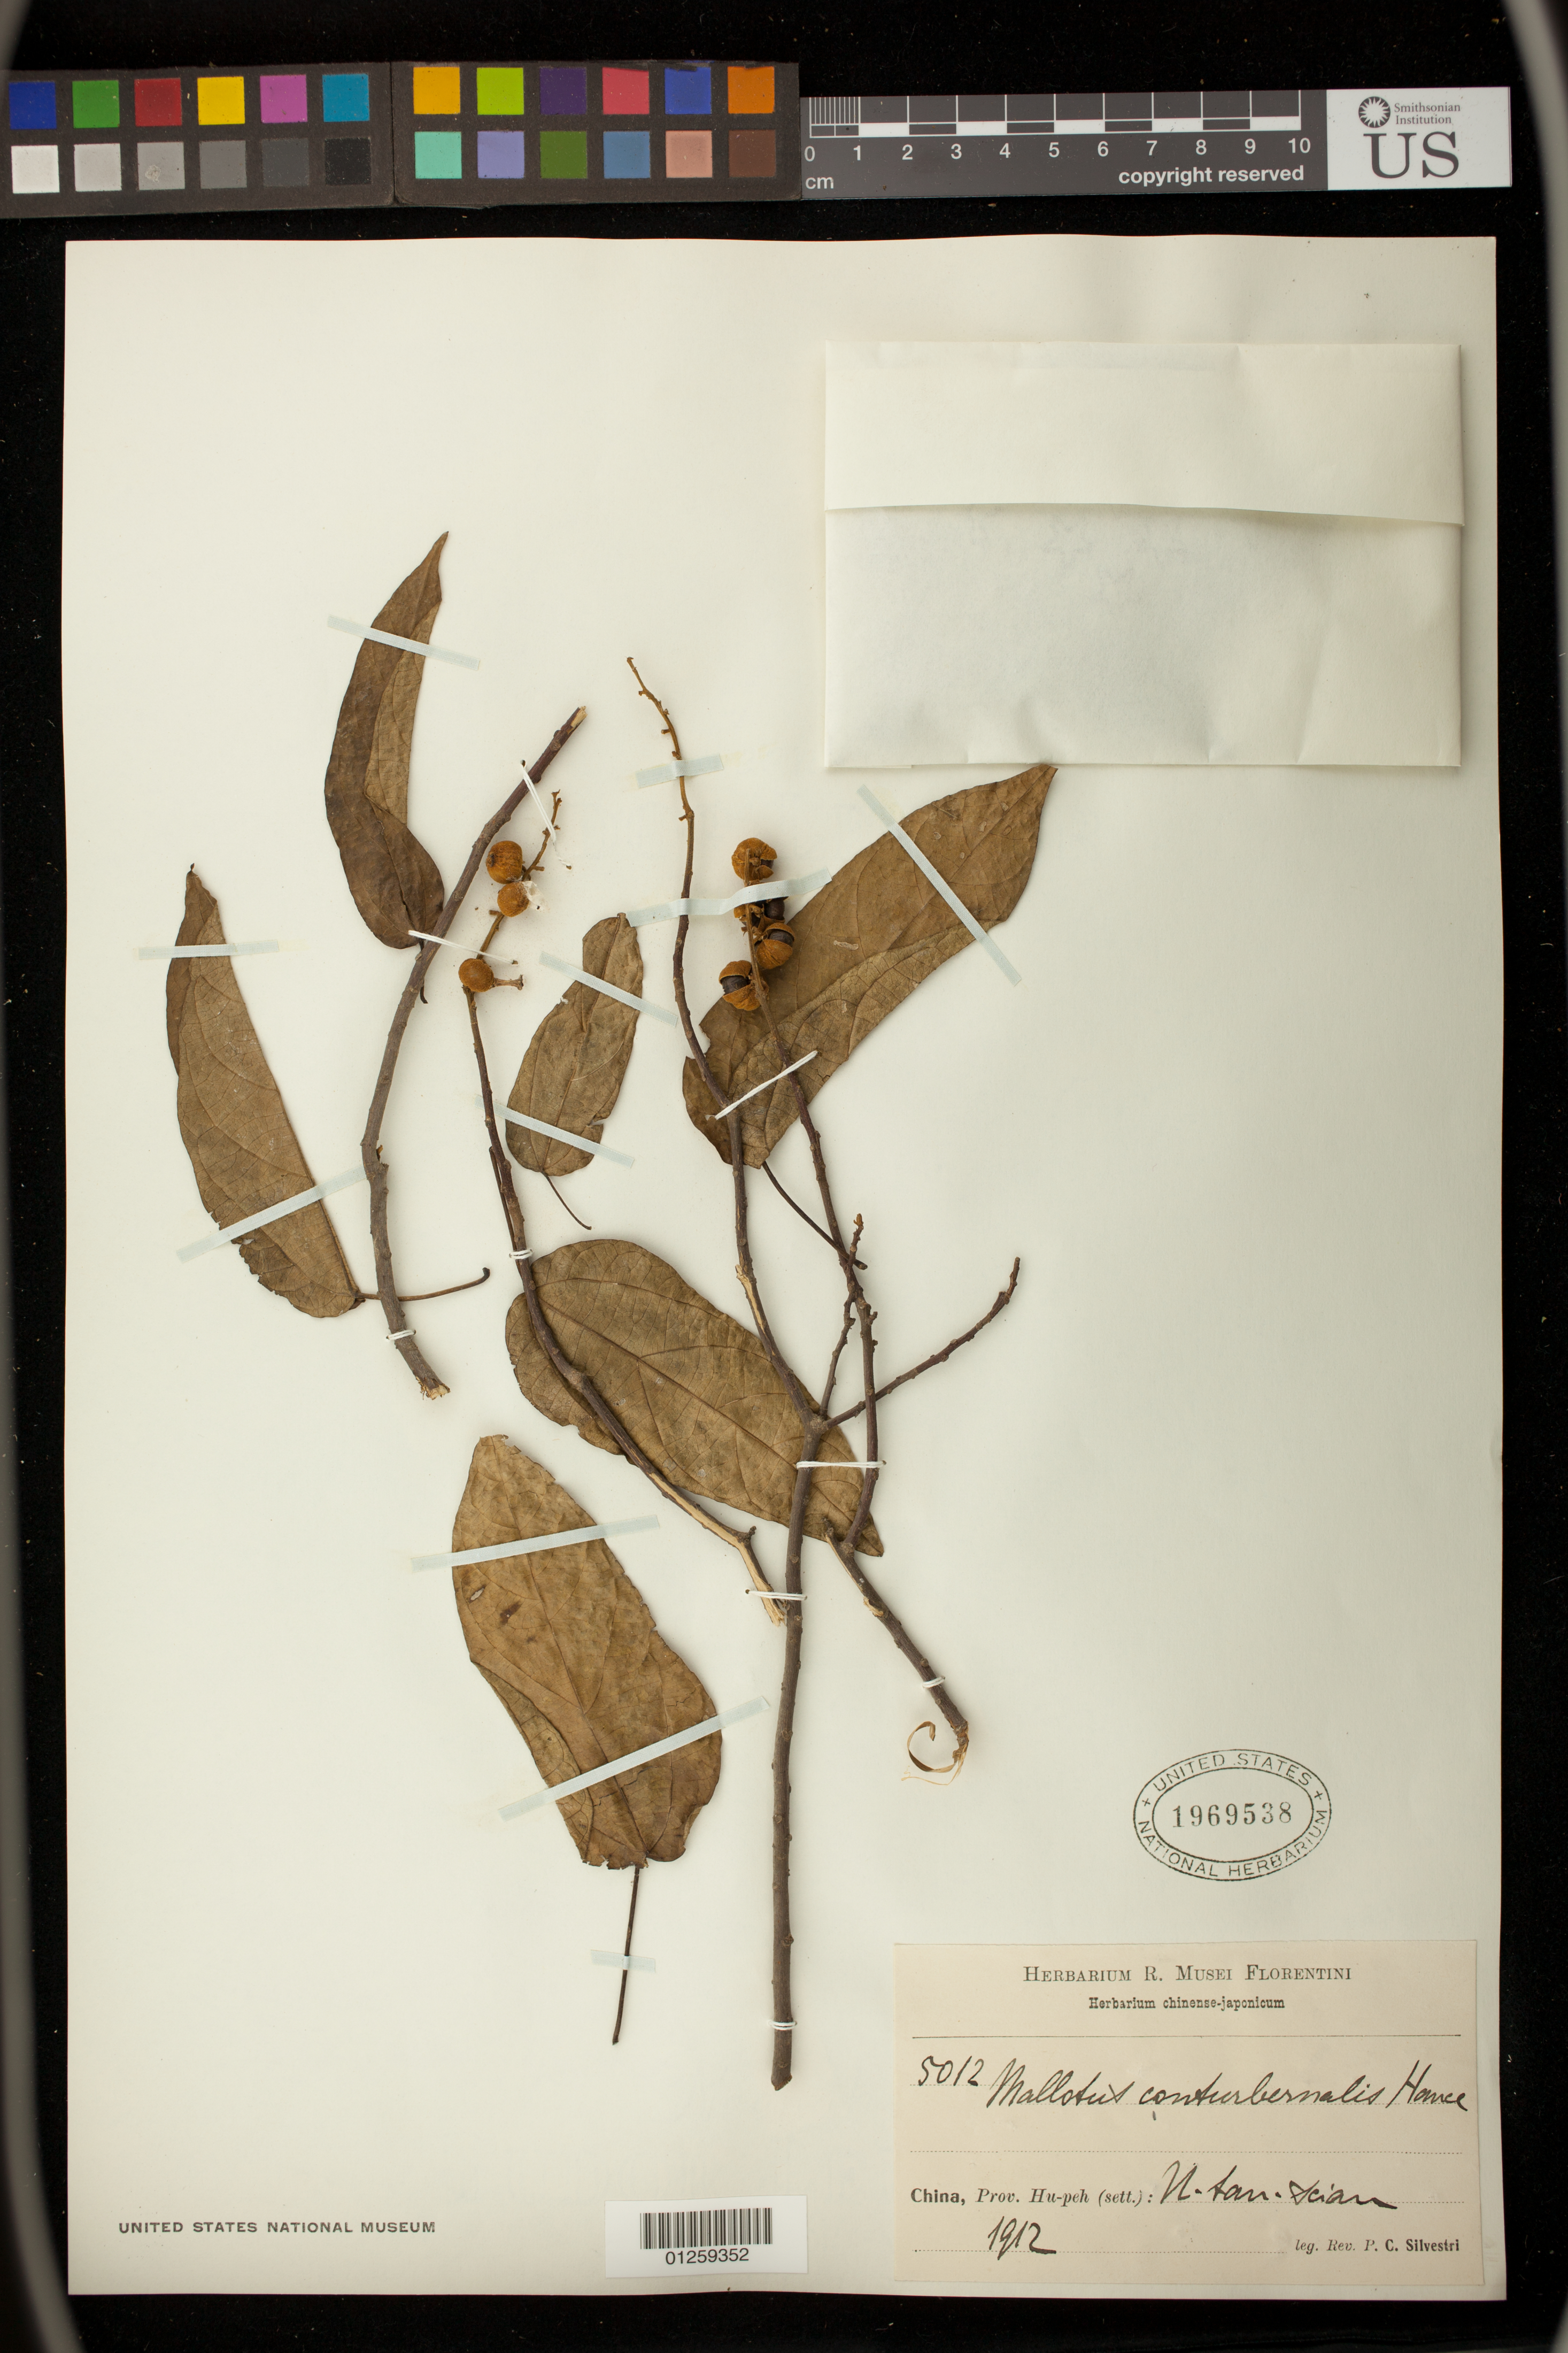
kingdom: Plantae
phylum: Tracheophyta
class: Magnoliopsida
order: Malpighiales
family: Euphorbiaceae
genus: Mallotus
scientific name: Mallotus repandus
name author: (Rottler) Müll. Arg.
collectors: P. Silvestri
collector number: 5012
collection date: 1912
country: China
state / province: Hubei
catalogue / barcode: US 1969538